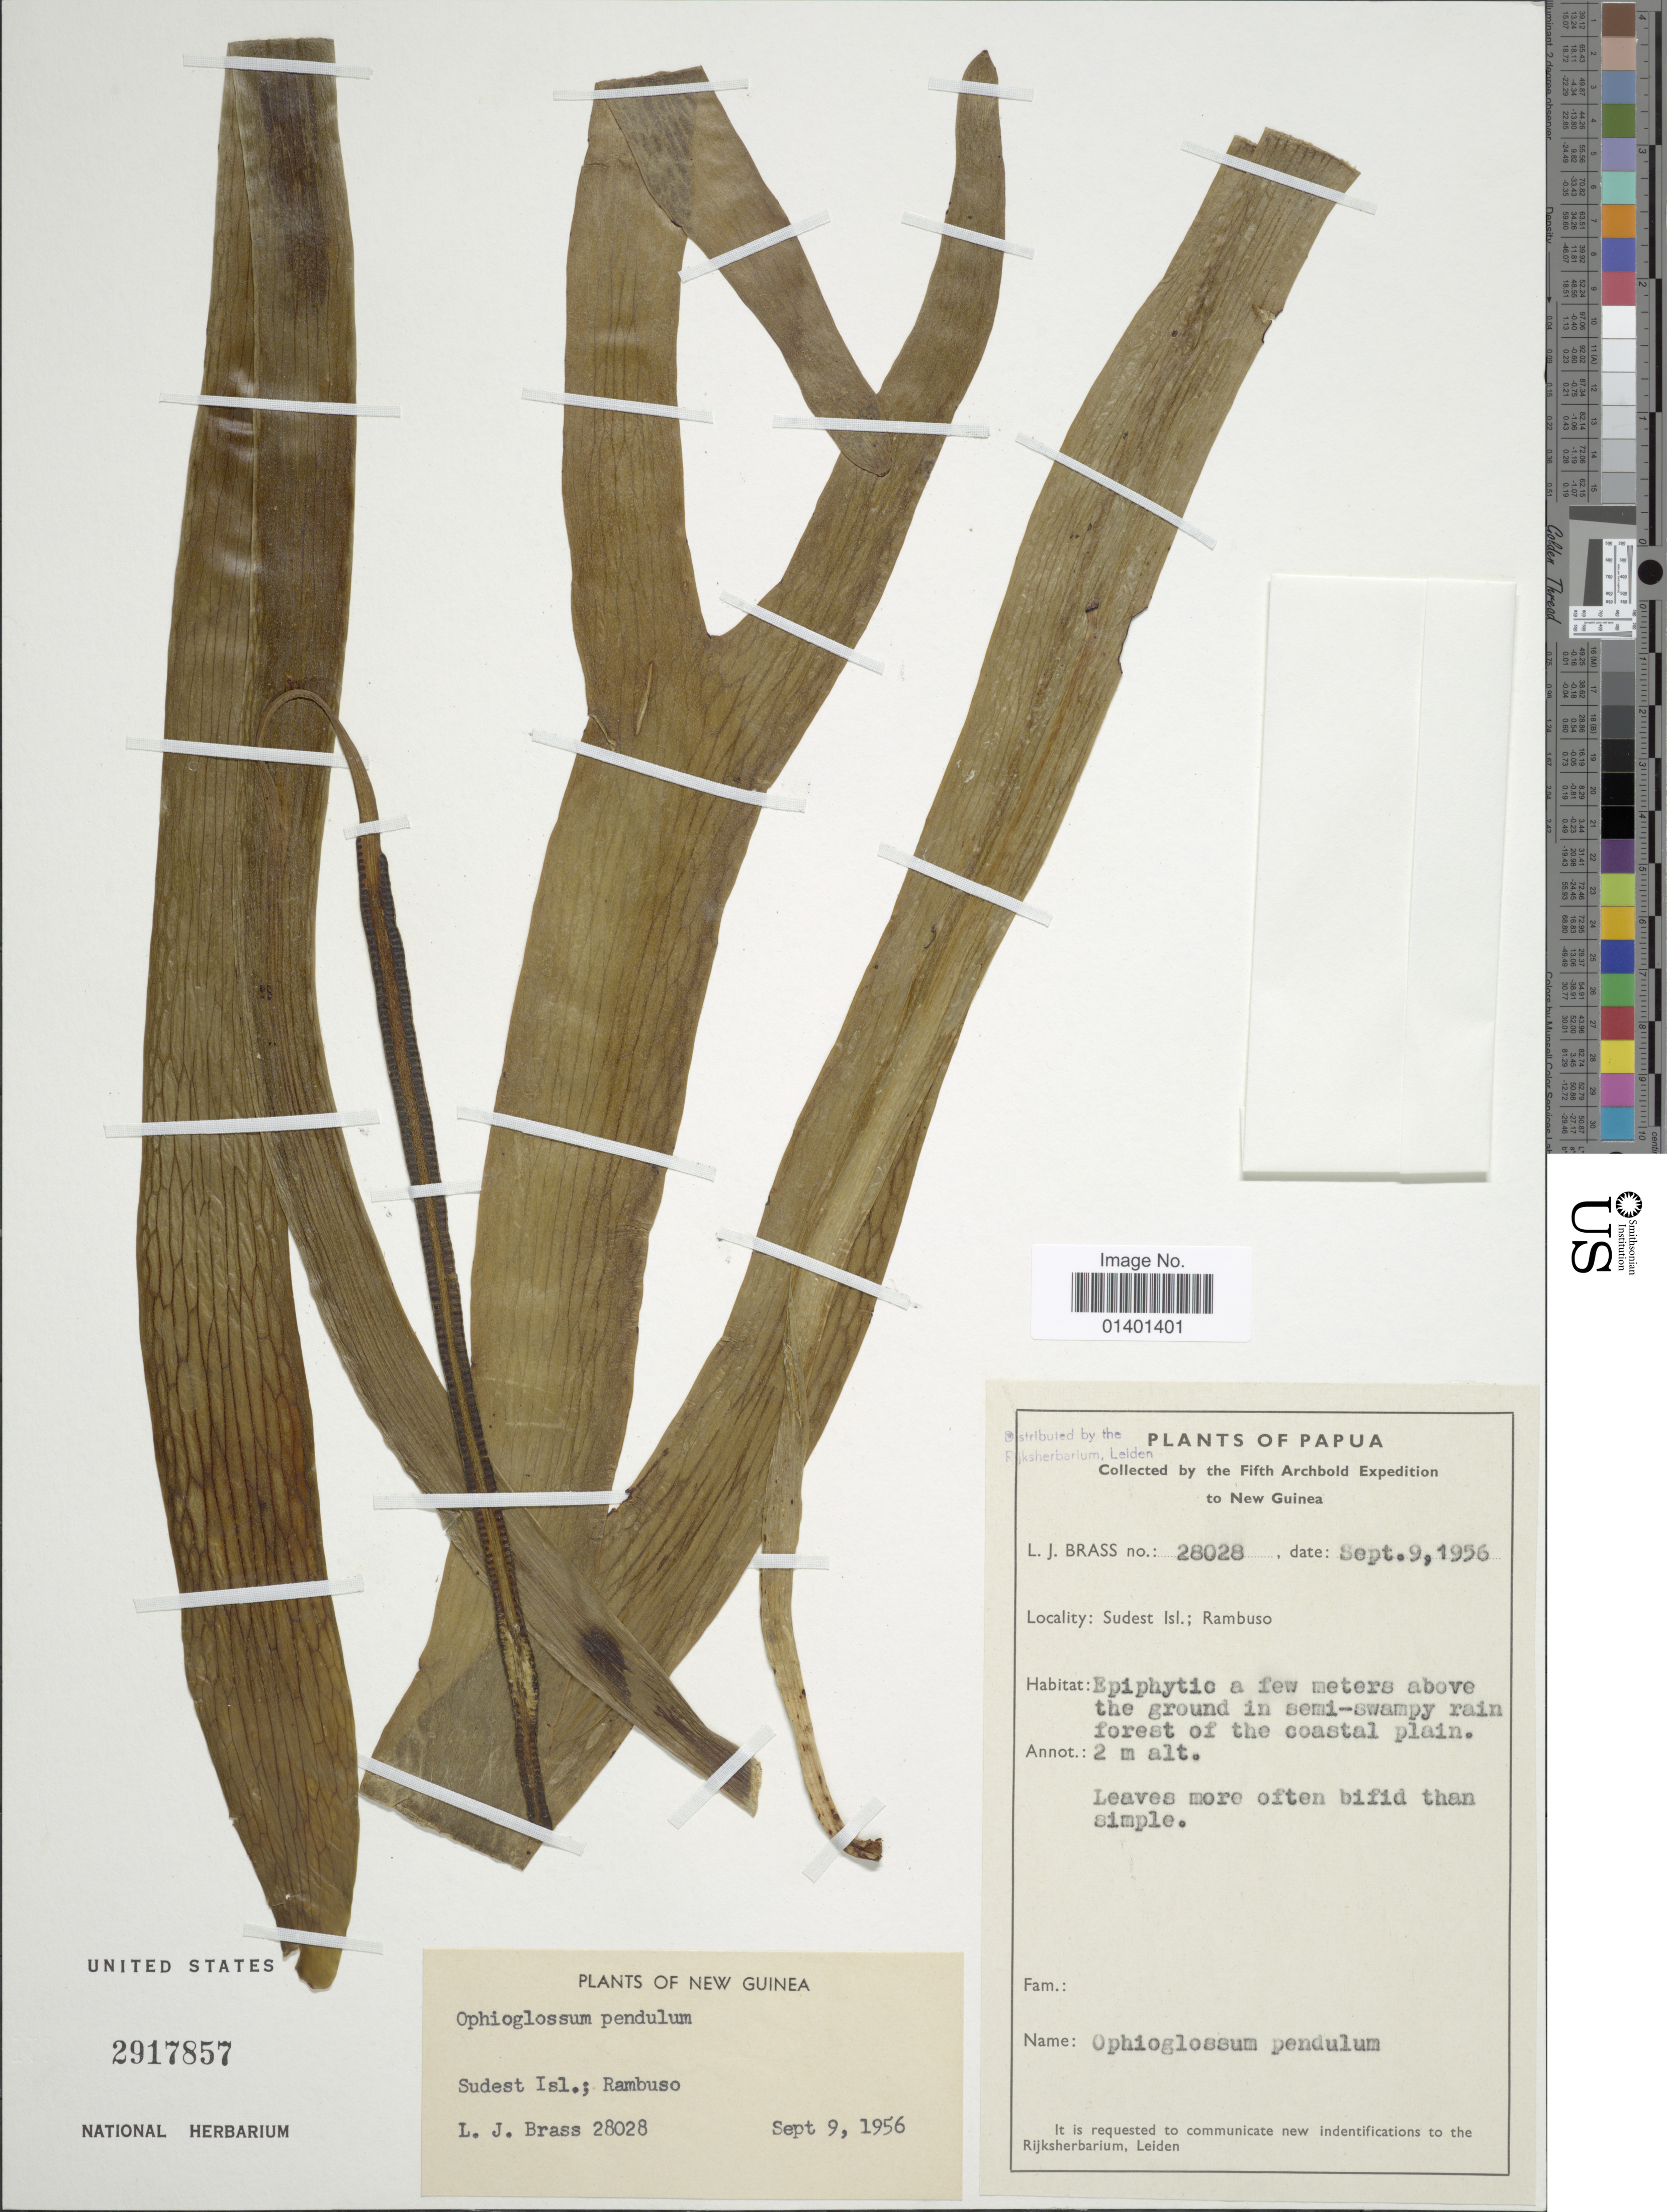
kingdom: Plantae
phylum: Tracheophyta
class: Polypodiopsida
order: Ophioglossales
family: Ophioglossaceae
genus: Ophioglossum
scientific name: Ophioglossum pendulum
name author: L.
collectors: L. J. Brass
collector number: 28028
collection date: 1956-09-09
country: Papua New Guinea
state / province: Milne Bay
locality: Sudest isl.; Rambuso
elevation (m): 2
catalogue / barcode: US 2917857